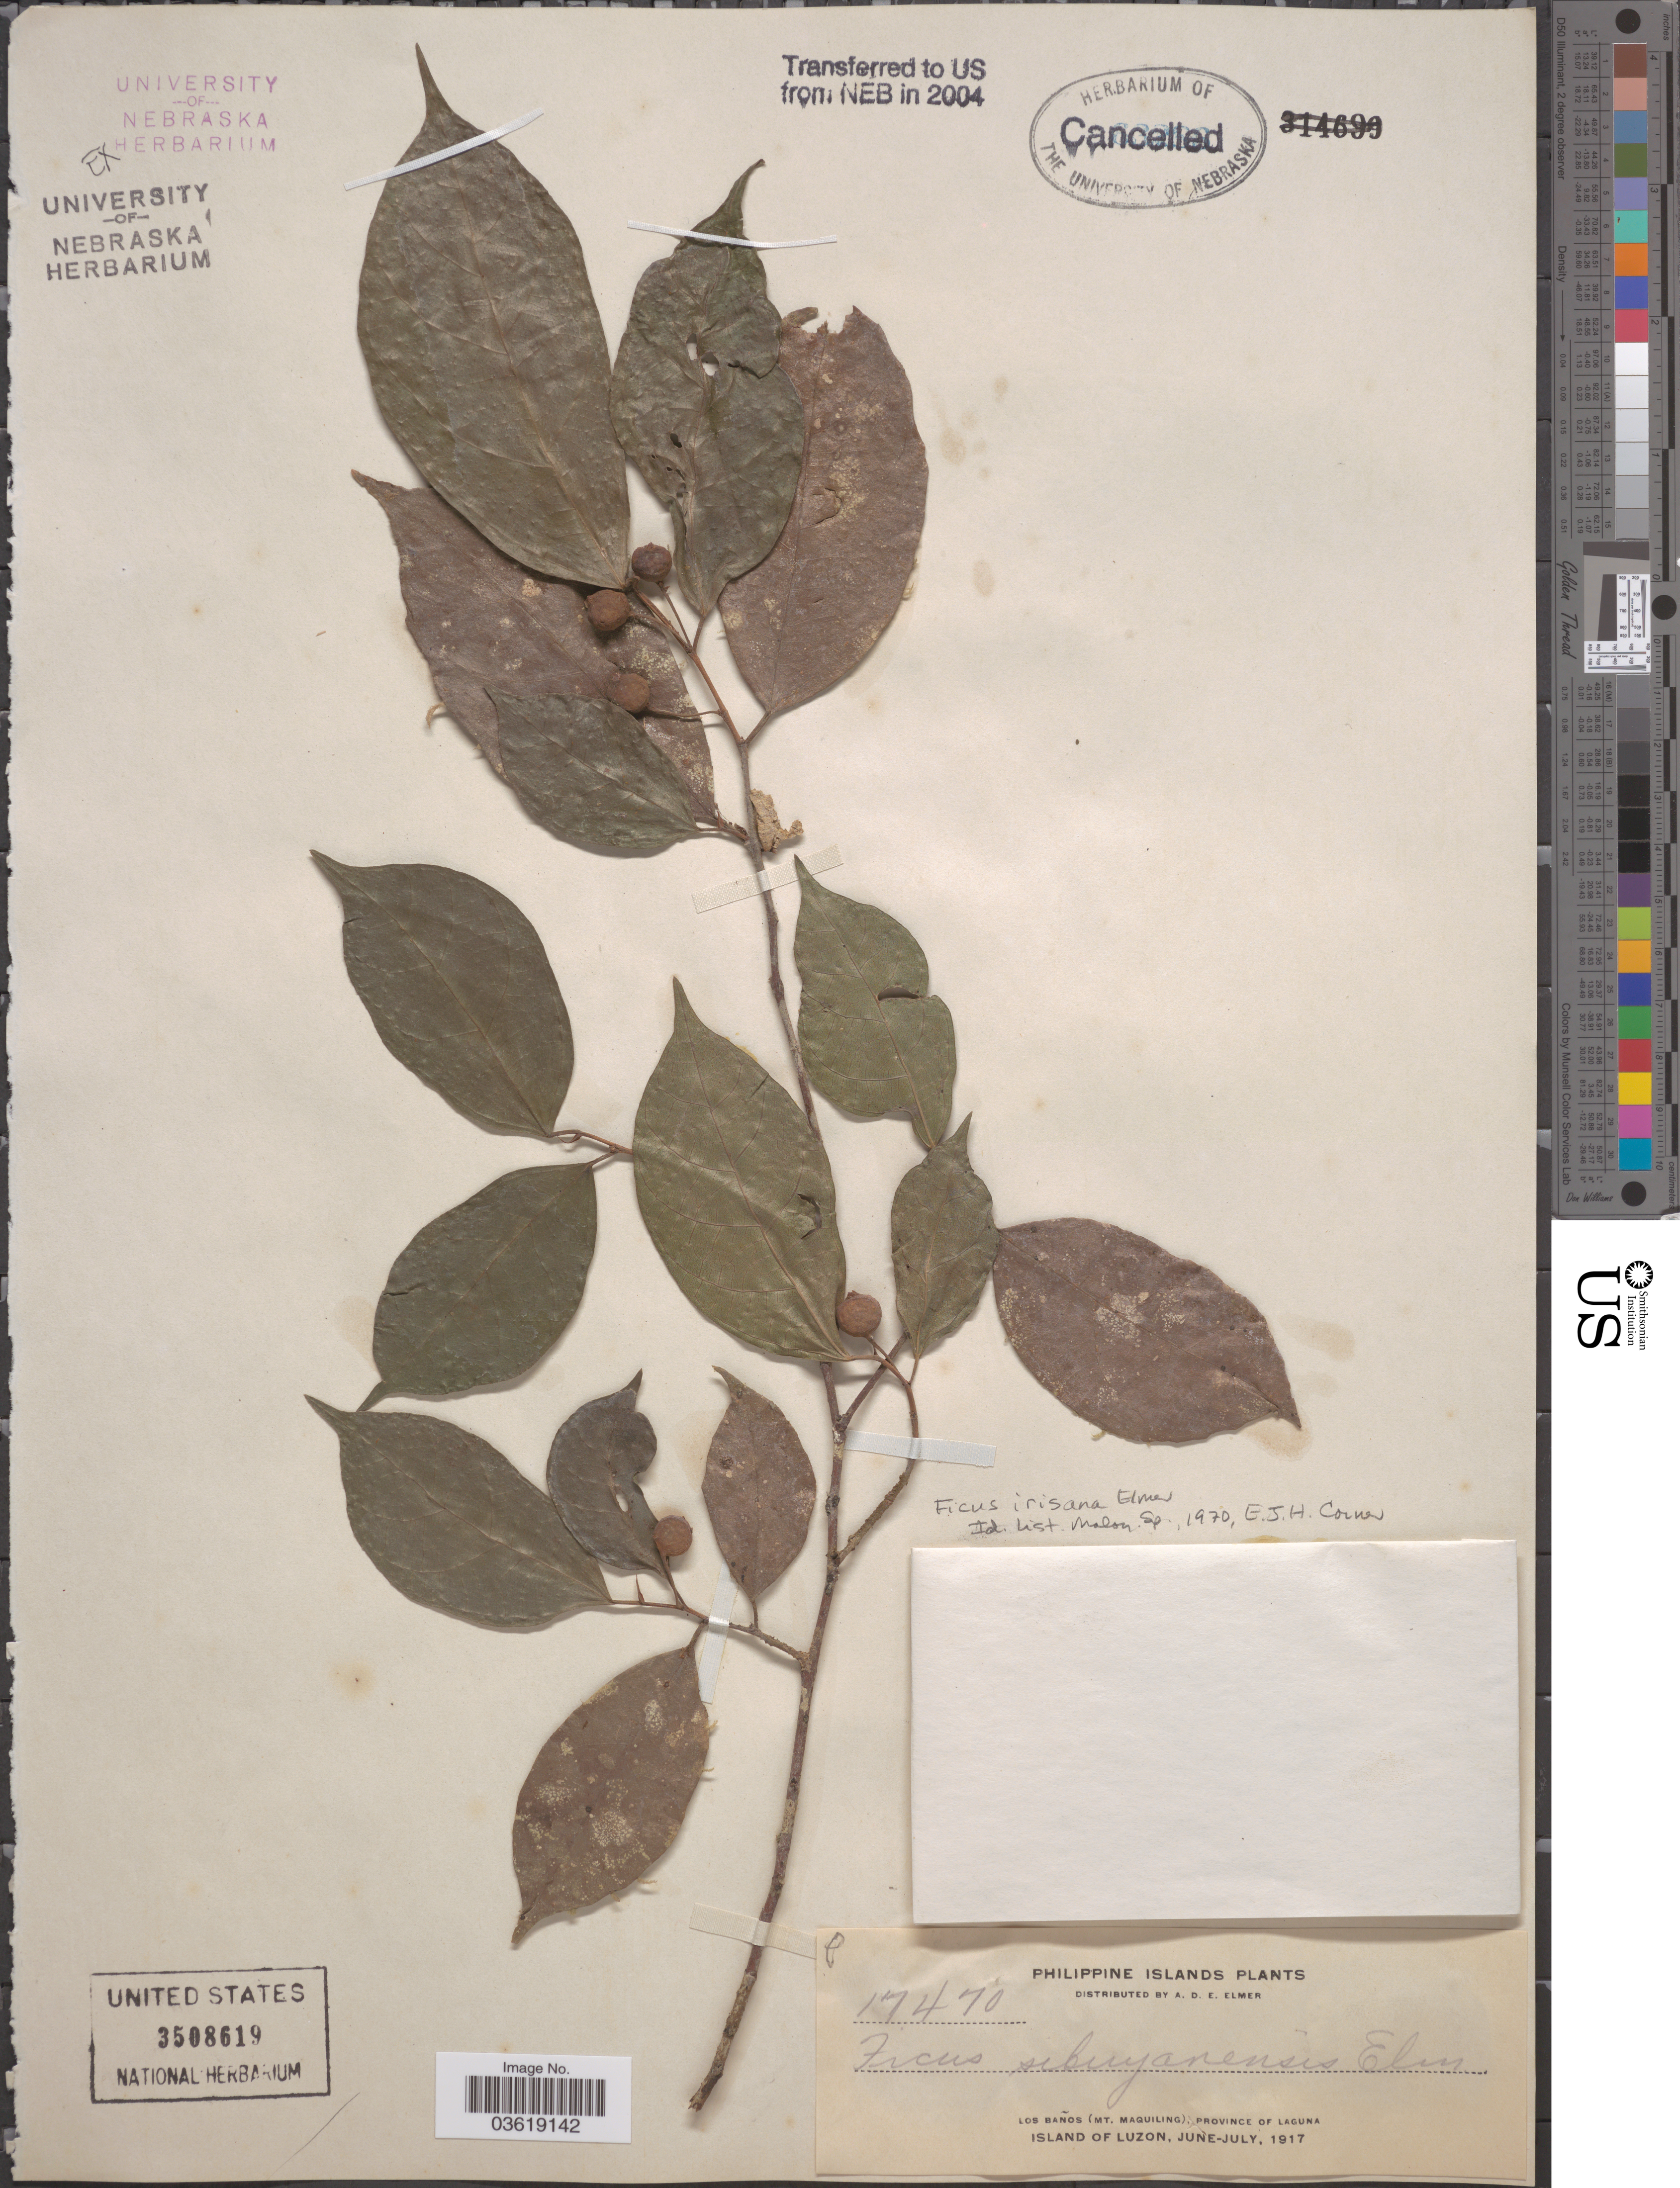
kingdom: Plantae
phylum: Tracheophyta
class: Magnoliopsida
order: Rosales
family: Moraceae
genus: Ficus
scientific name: Ficus irisana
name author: Elmer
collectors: A. D. E. Elmer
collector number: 17470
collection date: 1917-06/1917-07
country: Philippines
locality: Philippine Islands. Los Baños (Mt. Maquiling), Province of Laguna. Island of Luzon.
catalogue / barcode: US 3508619